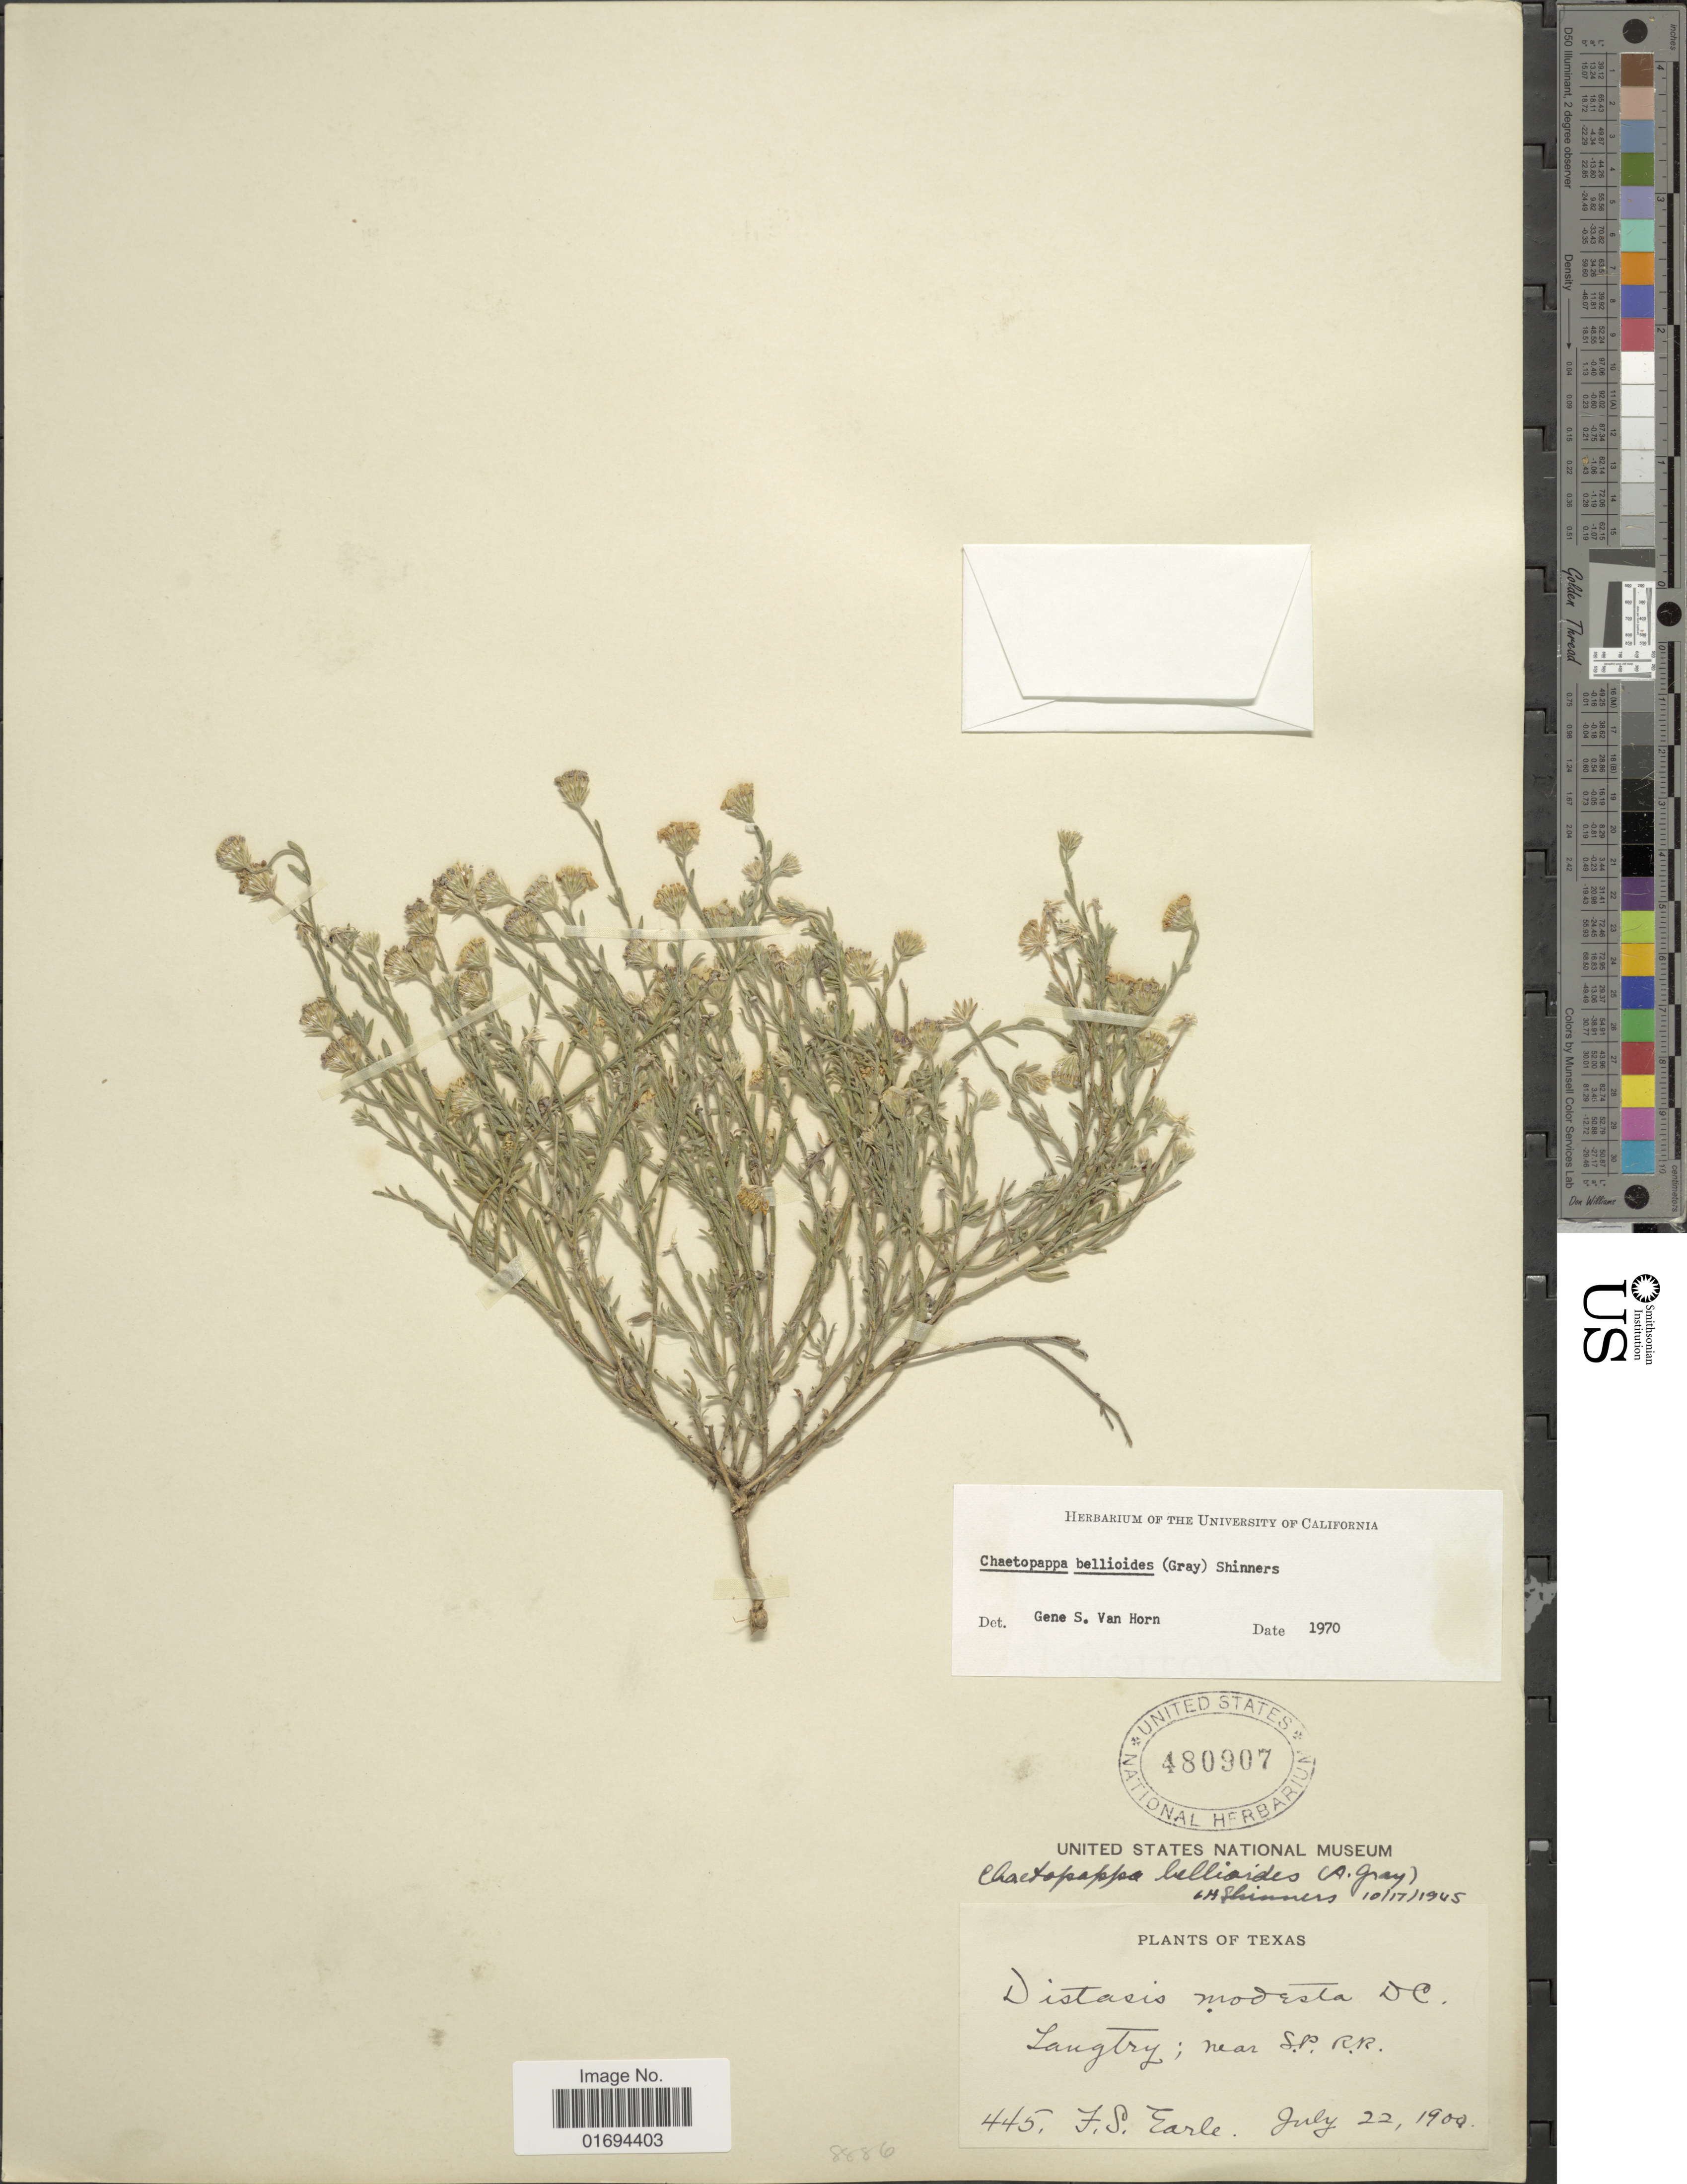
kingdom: Plantae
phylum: Tracheophyta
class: Magnoliopsida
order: Asterales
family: Asteraceae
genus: Chaetopappa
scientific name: Chaetopappa bellioides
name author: (A. Gray) Shinners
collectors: F. S. Earle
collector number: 445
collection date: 1900-07-22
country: United States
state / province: Texas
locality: Lantry, near S.P. R.R.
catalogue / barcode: US 480907